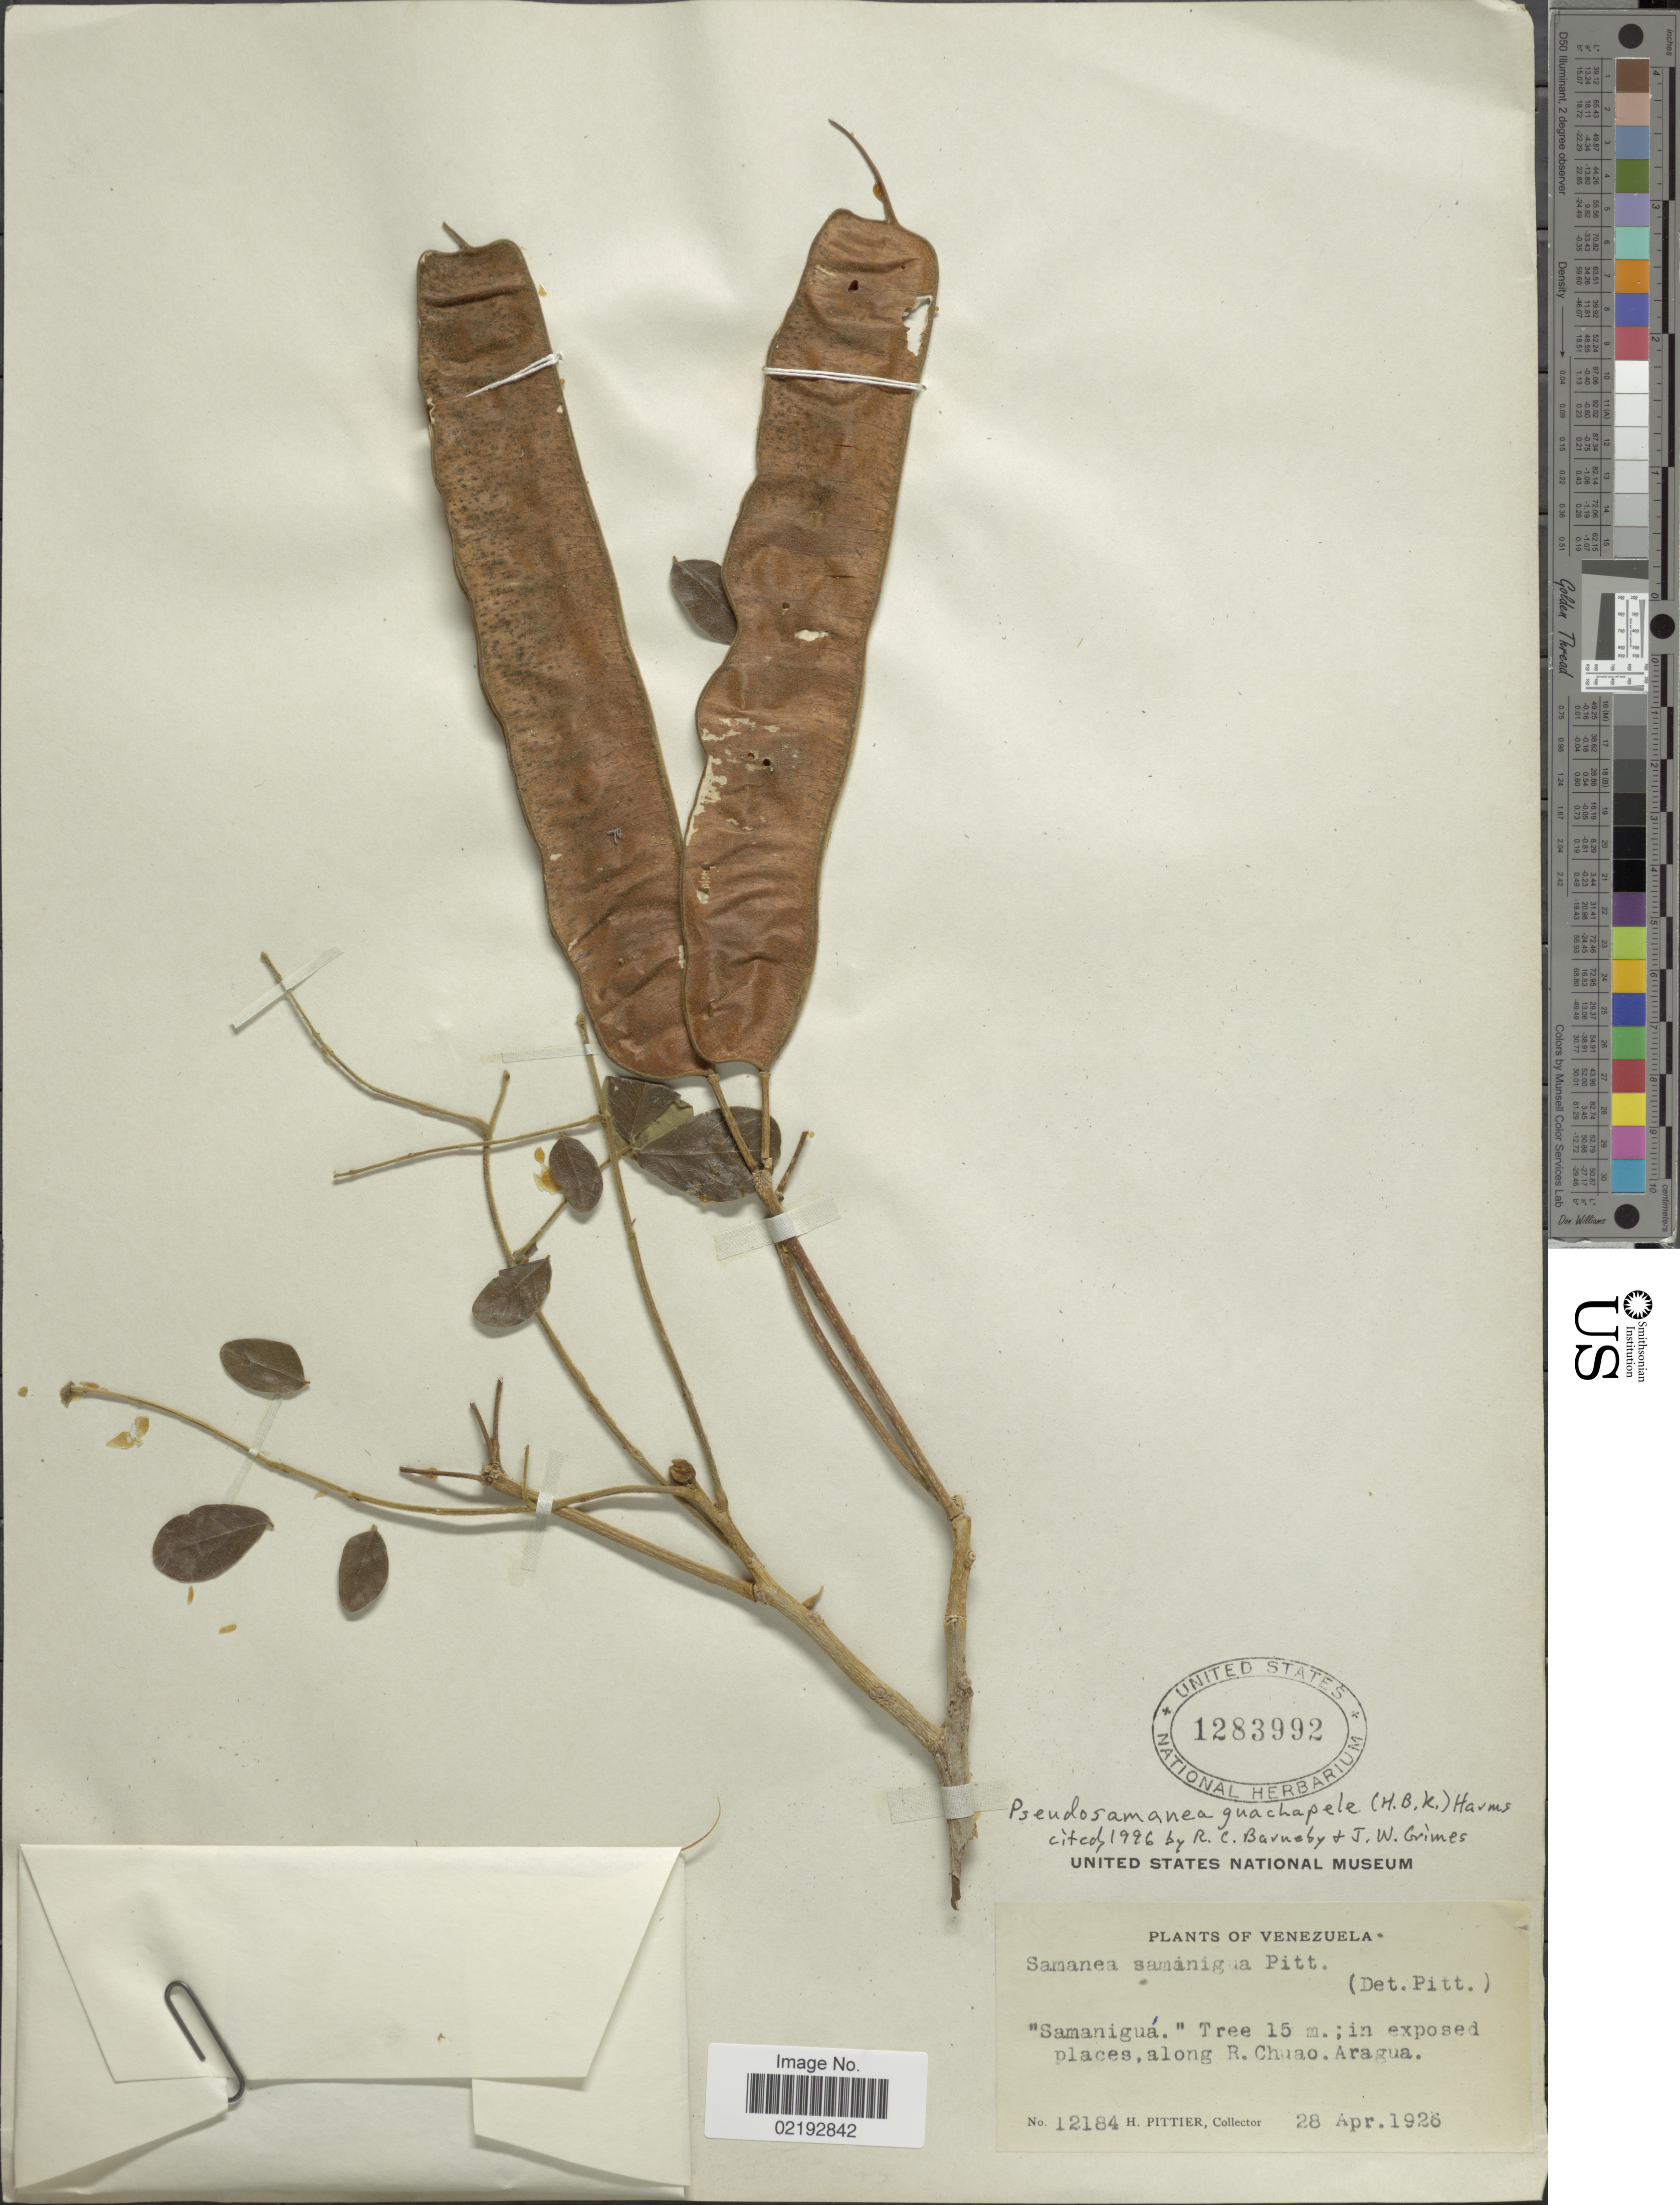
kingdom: Plantae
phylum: Tracheophyta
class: Magnoliopsida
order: Fabales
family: Fabaceae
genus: Pseudosamanea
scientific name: Pseudosamanea guachapele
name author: (Kunth) Harms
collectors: H. F. Pittier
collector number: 12184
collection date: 1926-04-28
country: Venezuela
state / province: Aragua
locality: Along R. Chuao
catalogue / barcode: US 1283992